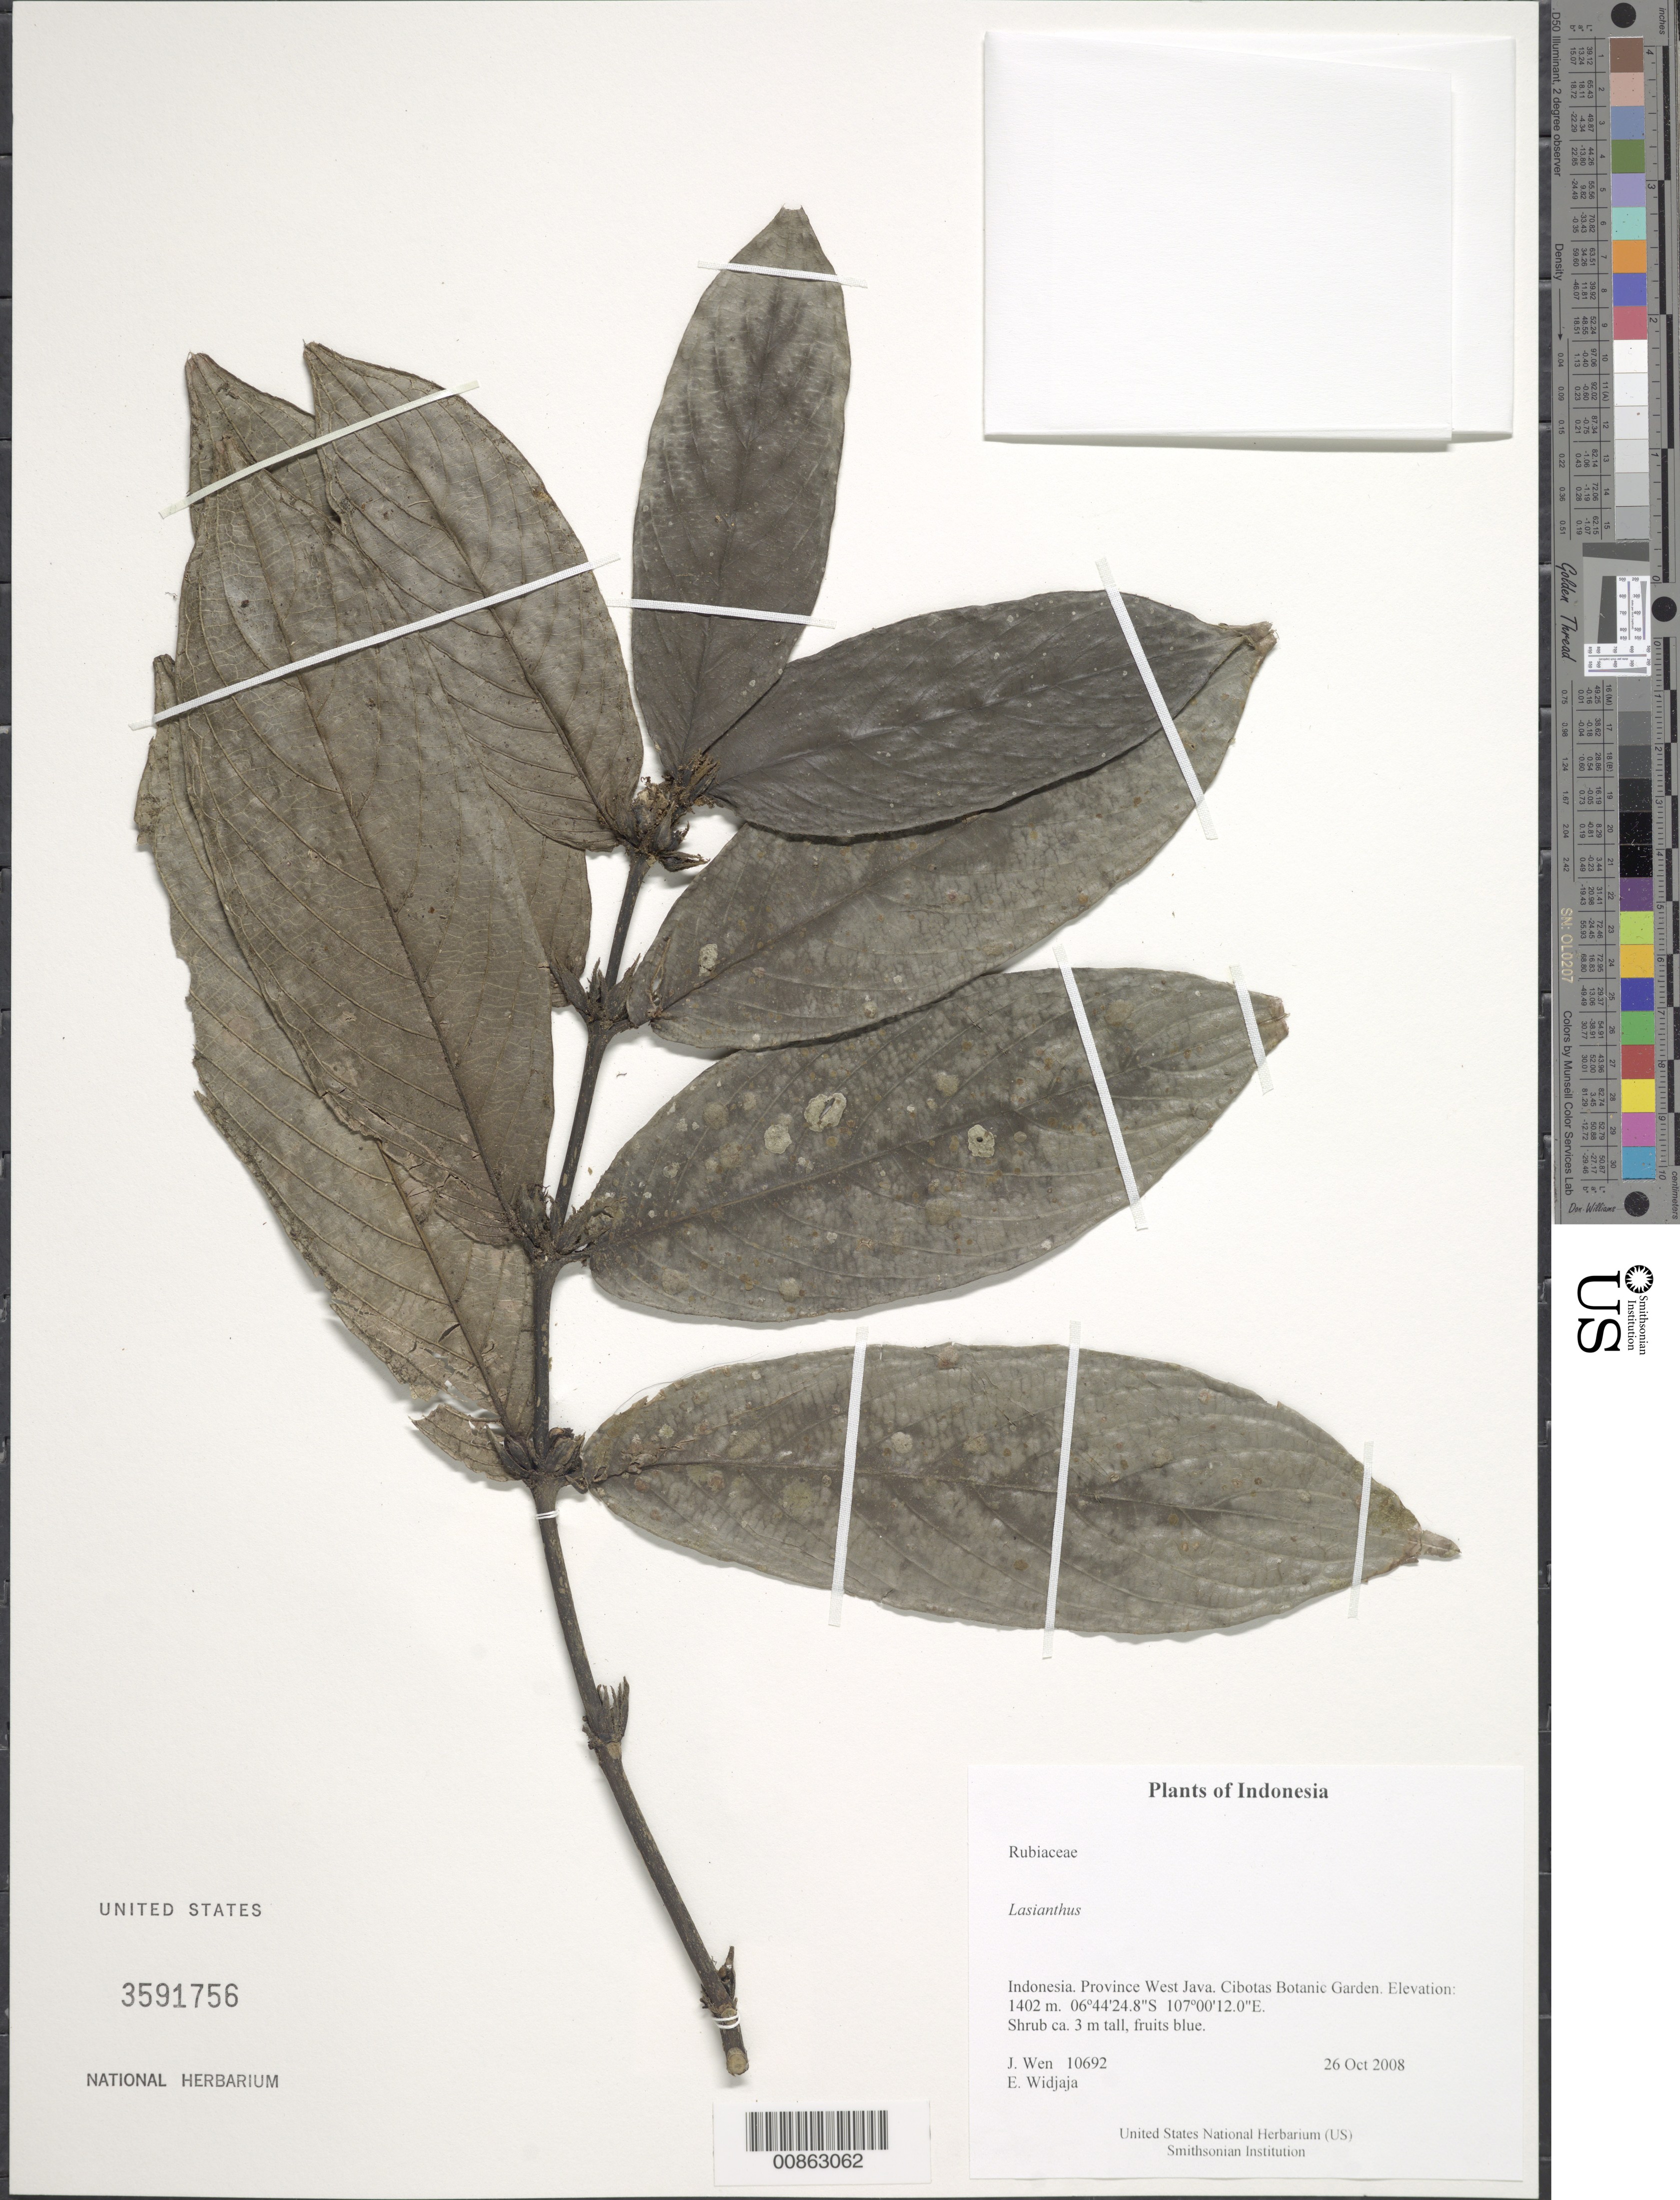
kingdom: Plantae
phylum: Tracheophyta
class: Magnoliopsida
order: Gentianales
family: Rubiaceae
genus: Lasianthus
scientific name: Lasianthus sp.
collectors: J. Wen & E. A. Widjaja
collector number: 10692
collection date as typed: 26 Oct 2008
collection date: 2008-10-26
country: Indonesia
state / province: Java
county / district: Jawa Barat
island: Java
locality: Cibotas Botanic Garden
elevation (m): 1402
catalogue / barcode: US 3591756